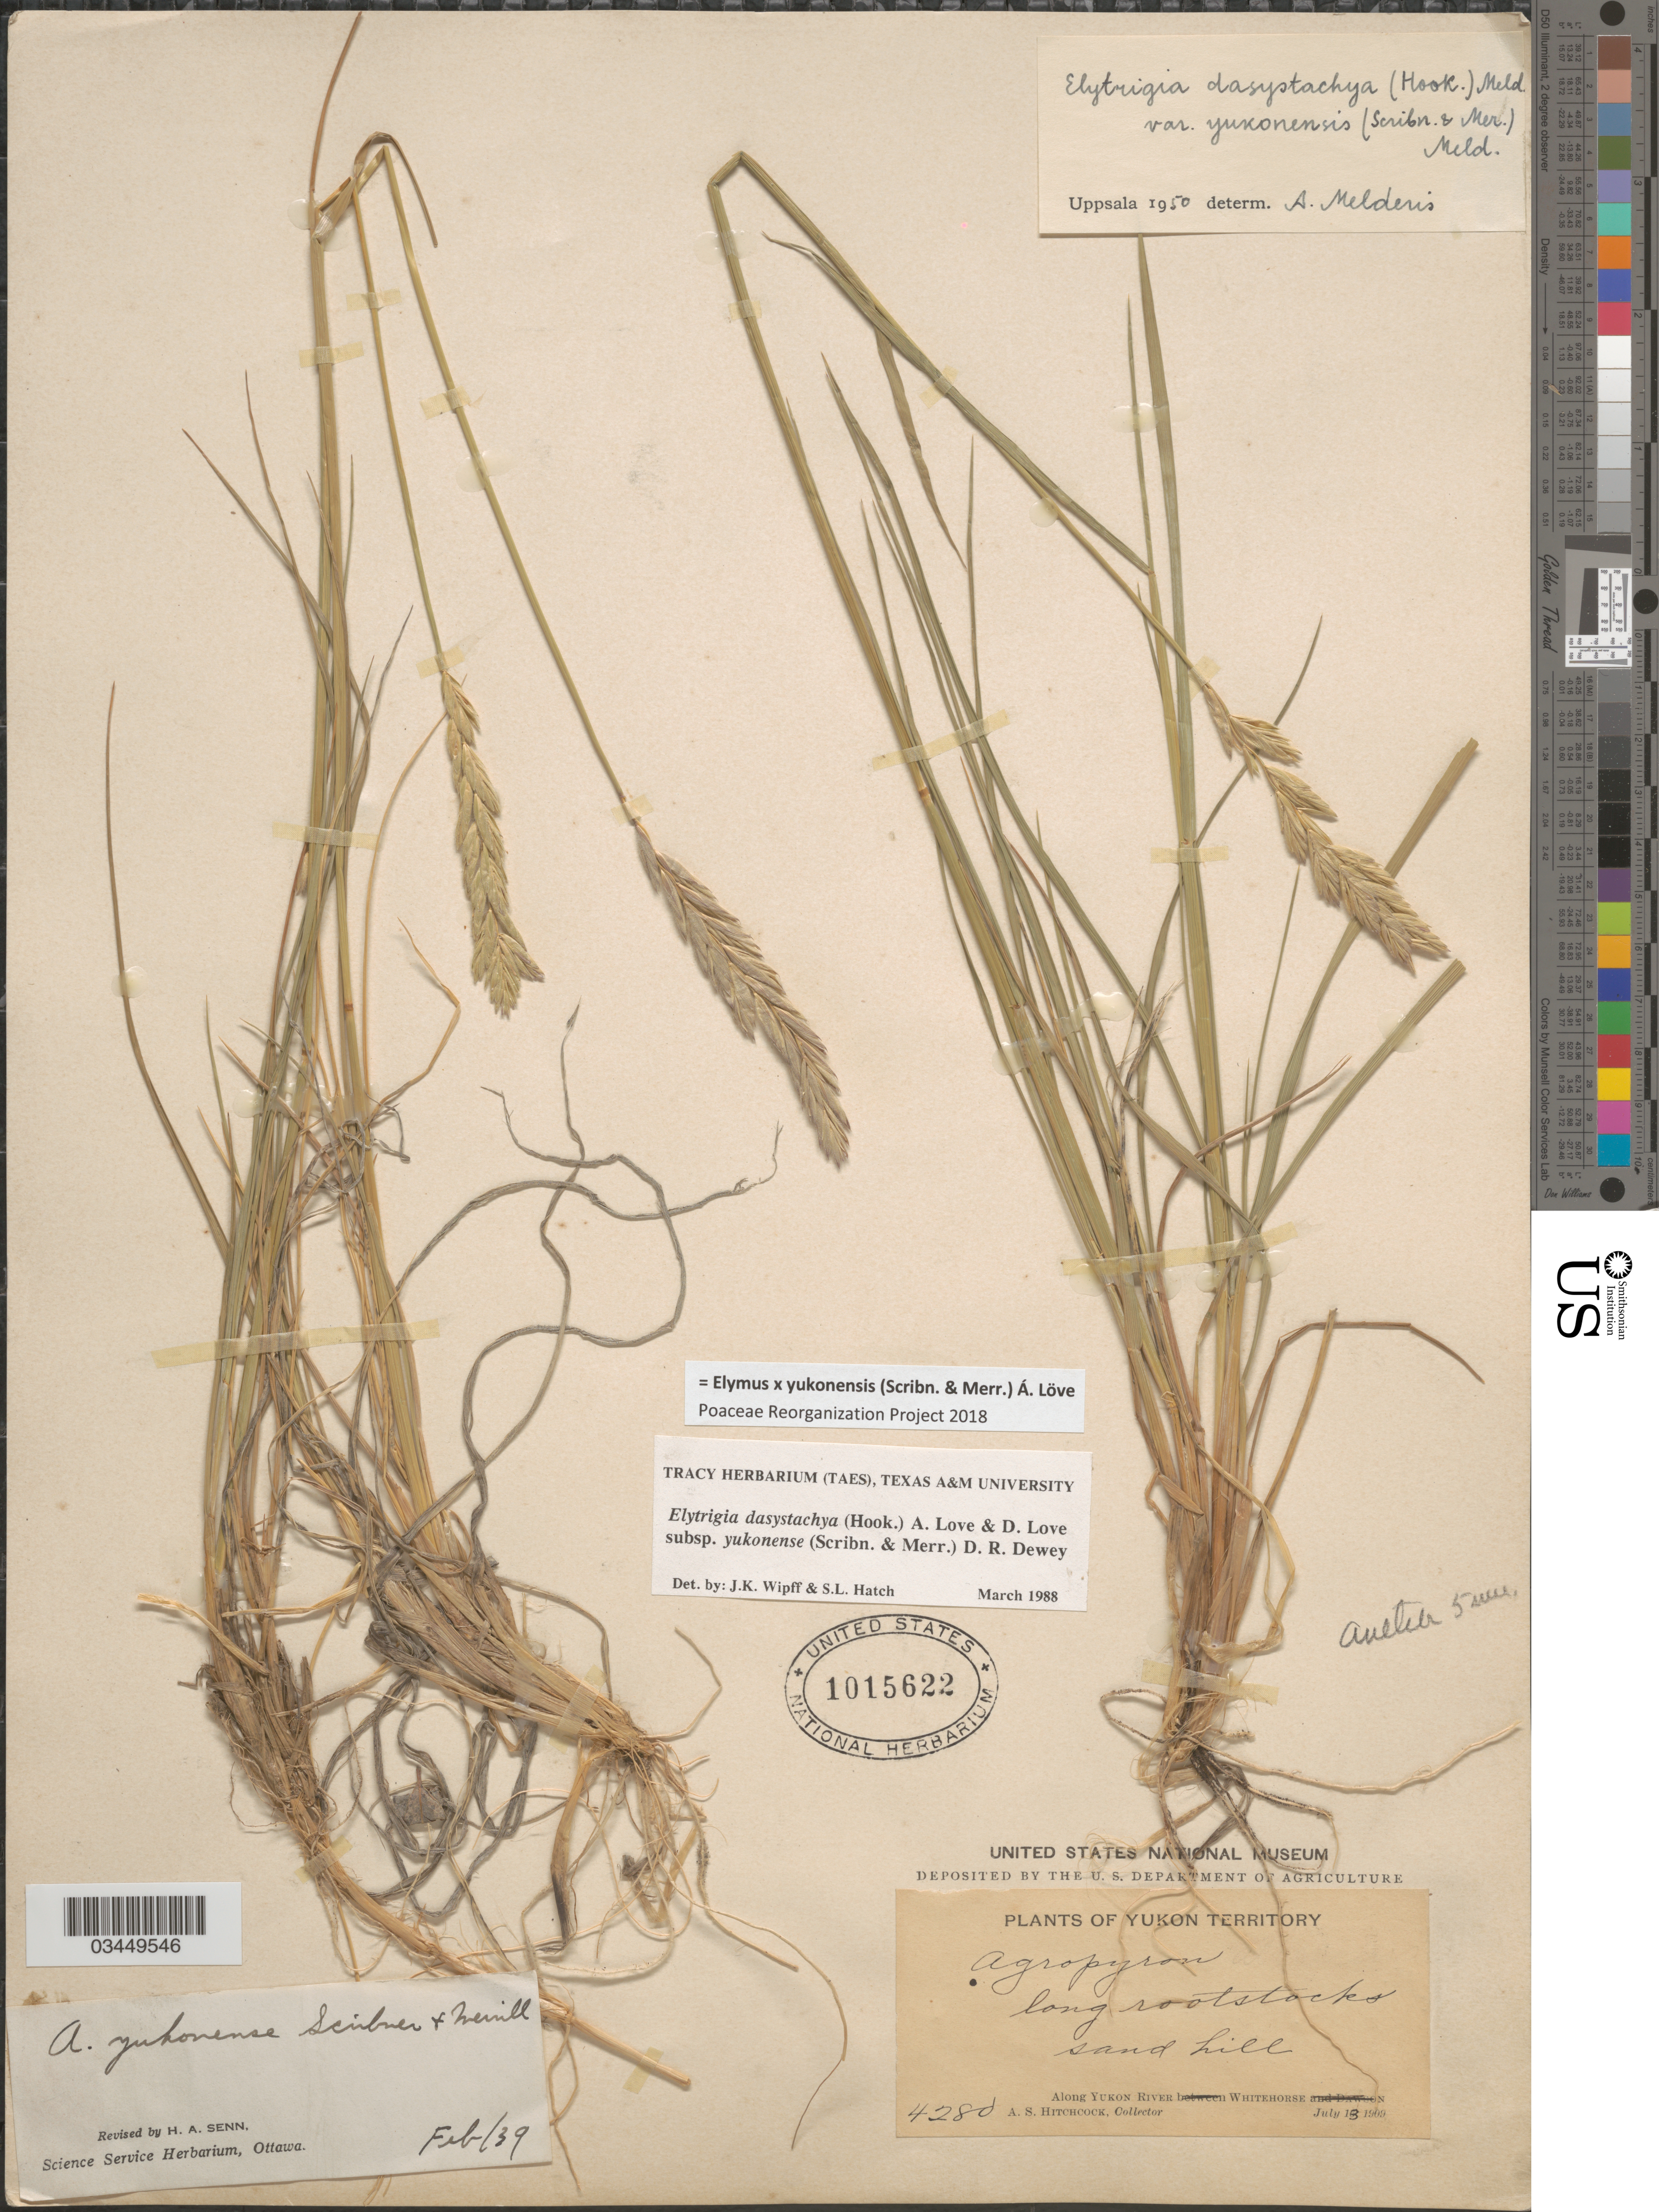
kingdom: Plantae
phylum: Tracheophyta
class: Liliopsida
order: Poales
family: Poaceae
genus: Elymus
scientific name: Elymus x yukonensis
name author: (Scribn. & Merr.) Á. Löve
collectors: A. S. Hitchcock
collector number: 4280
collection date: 1909-07-13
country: Canada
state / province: Yukon Territory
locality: Sand hill. Along Yukon River Whitehorse.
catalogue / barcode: US 1015622